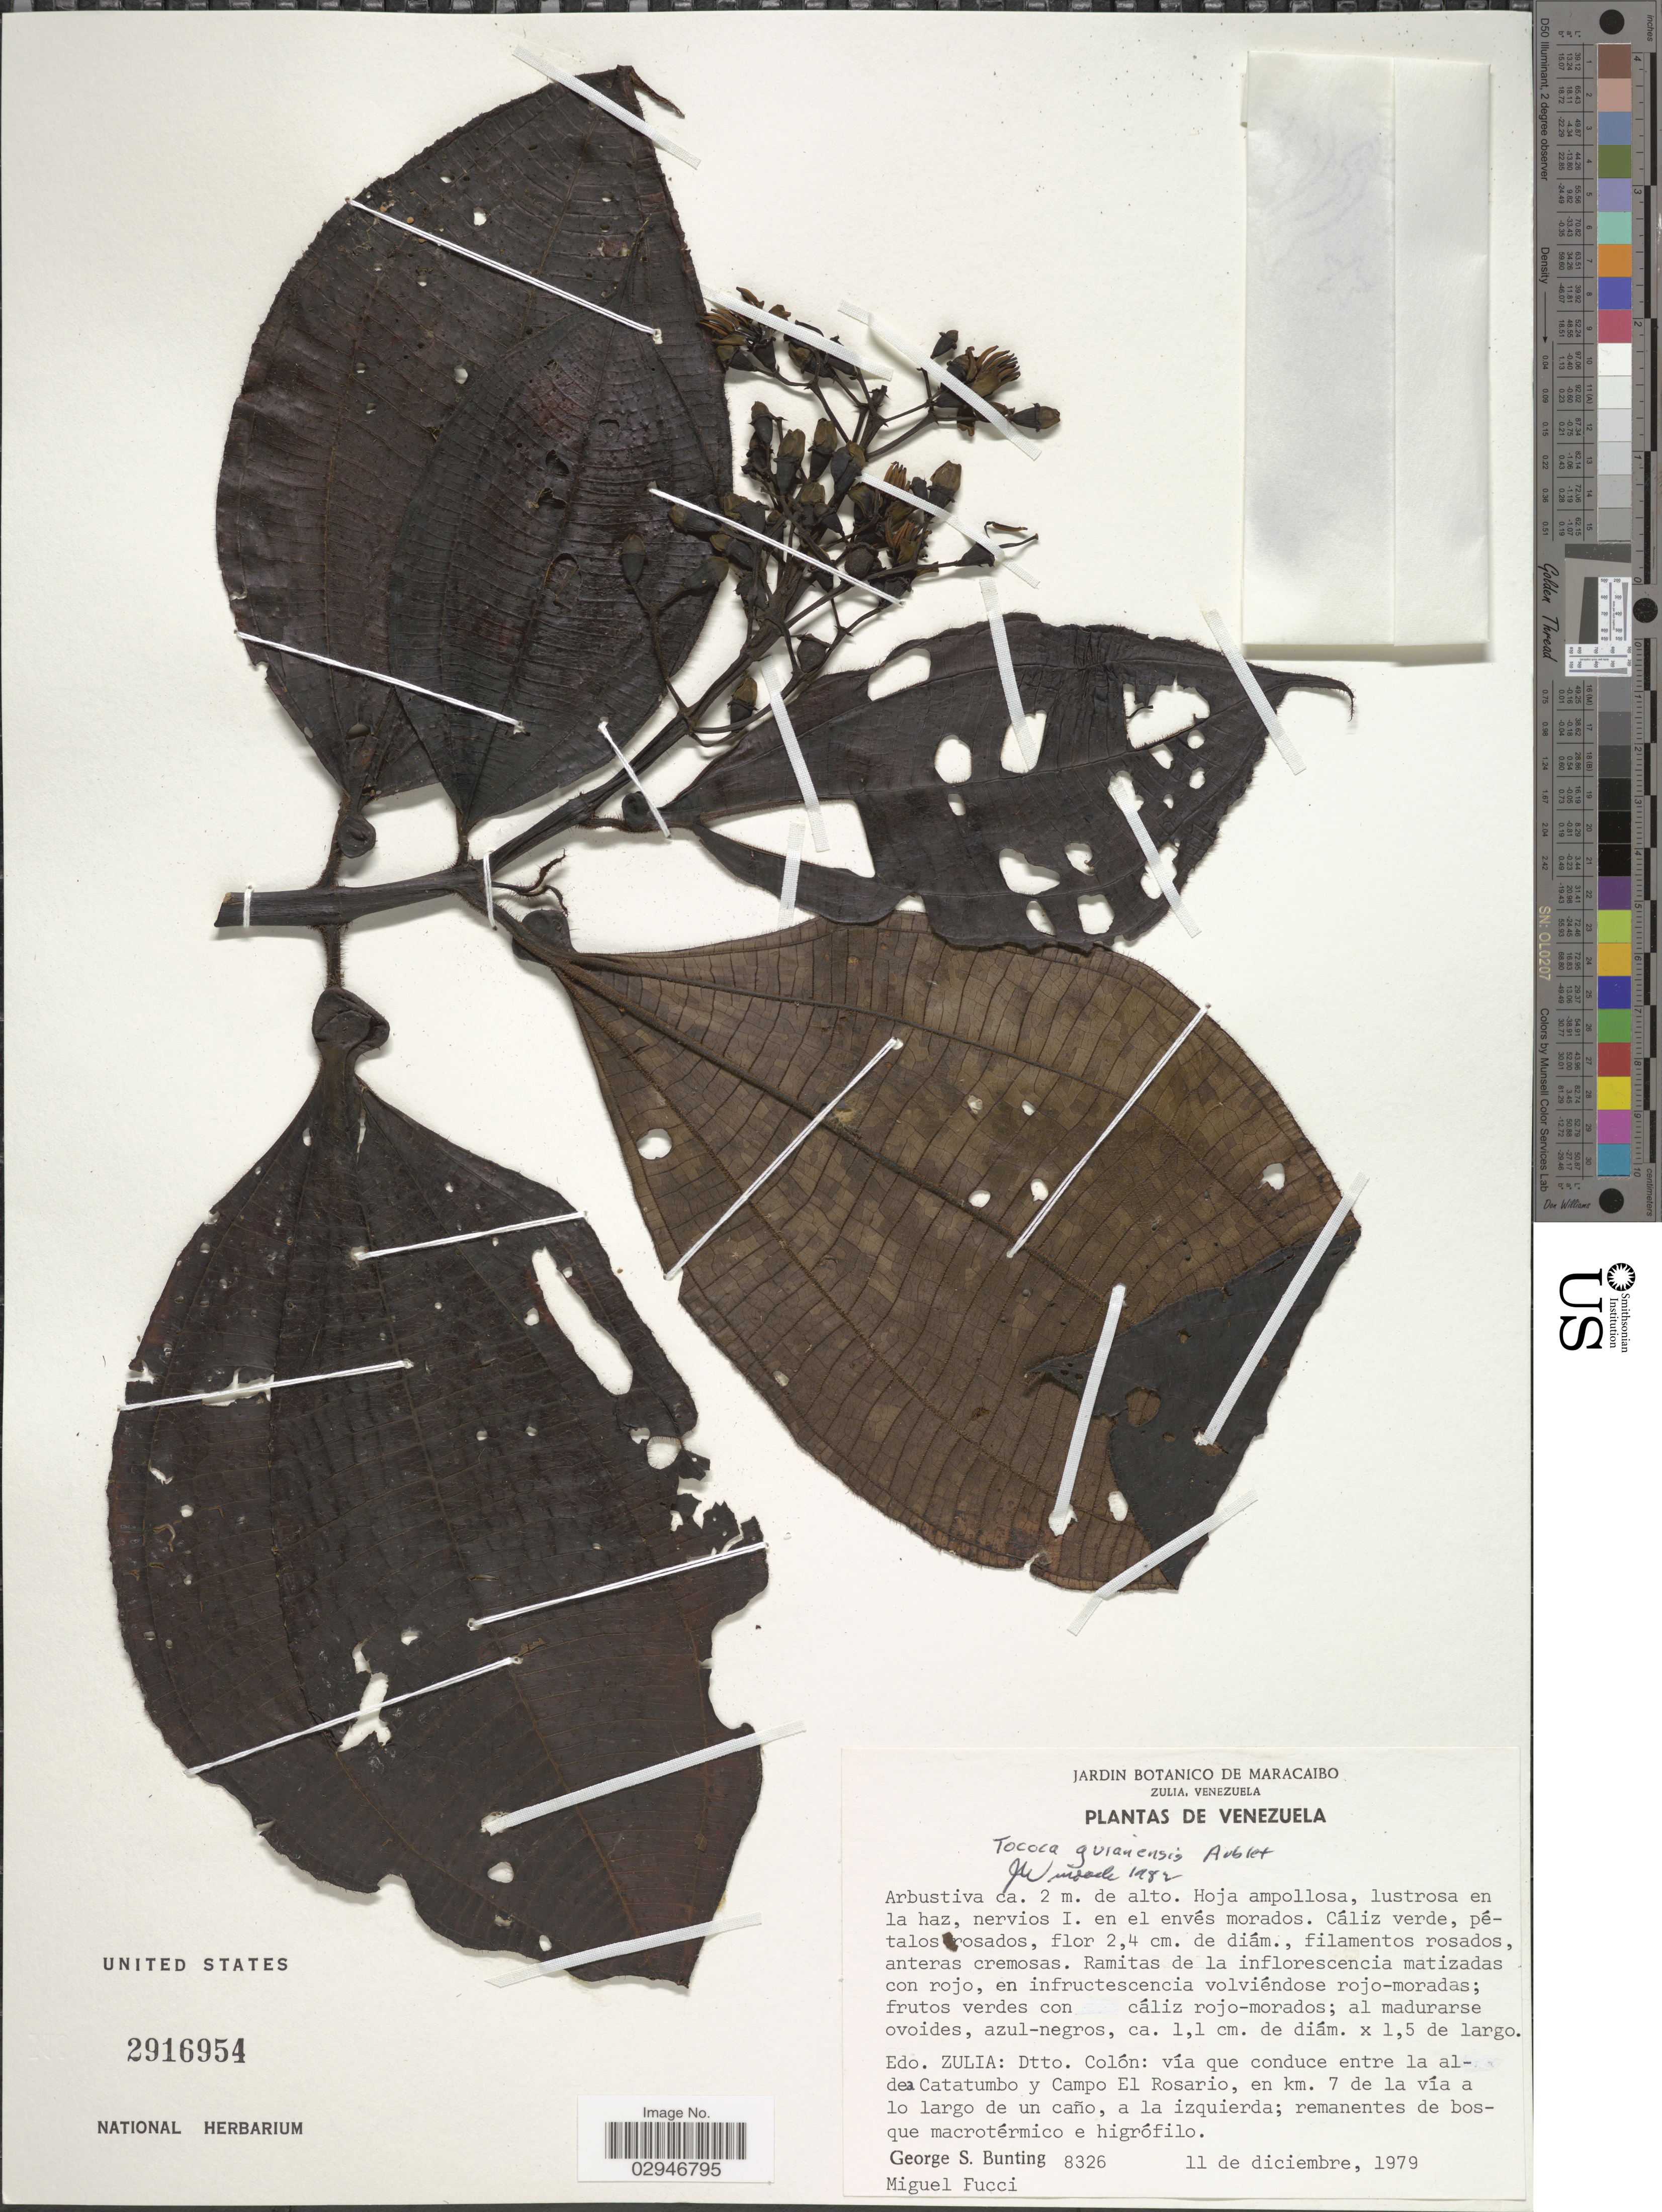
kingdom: Plantae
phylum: Tracheophyta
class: Magnoliopsida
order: Myrtales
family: Melastomataceae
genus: Tococa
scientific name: Tococa guianensis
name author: Aubl.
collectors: G. S. Bunting & M. Fucci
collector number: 8326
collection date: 1979-12-11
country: Venezuela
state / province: Zulia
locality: Edo. Zulia: Dtto. Colón: vía que conduce entre la aldea Catatumbo y Campo El Rosario, en km 7 de la vía a lo largo de un caño, a la izquierda; remanentes de bosque macrotérmico e higrófilo.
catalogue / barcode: US 2916954